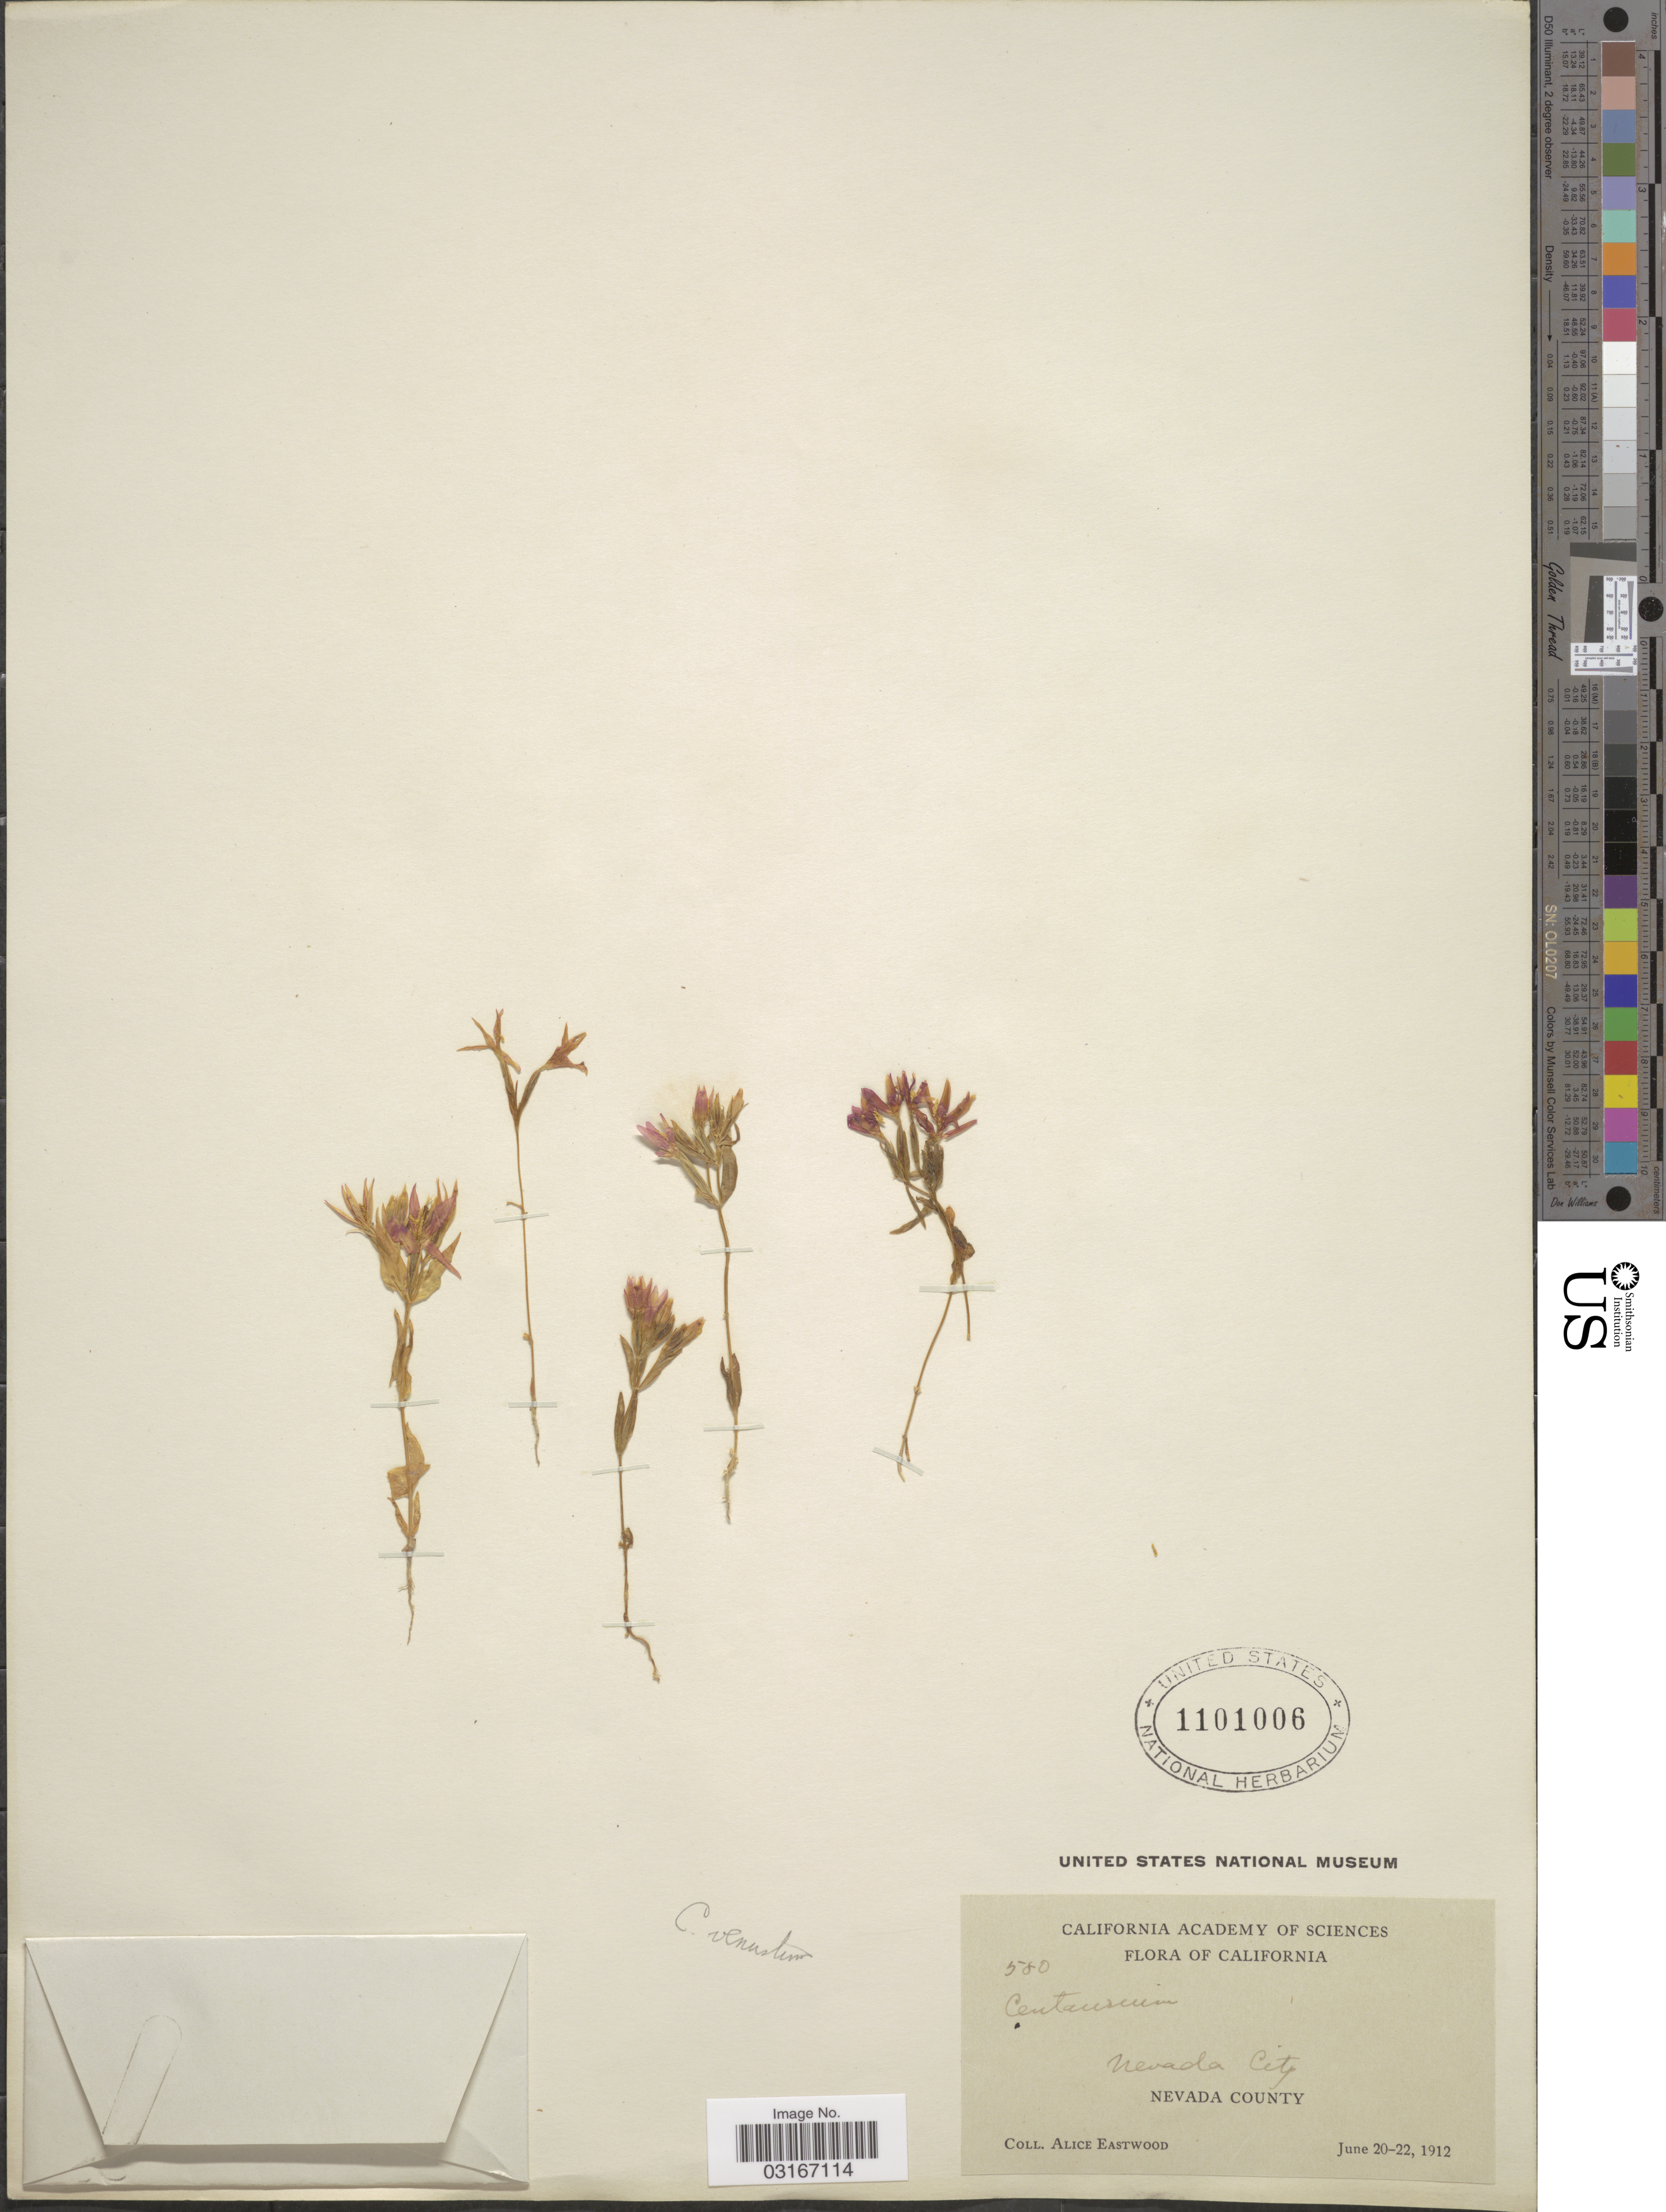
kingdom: Plantae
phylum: Tracheophyta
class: Magnoliopsida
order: Gentianales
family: Gentianaceae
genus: Centaurium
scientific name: Centaurium venustum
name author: (A. Gray) B.L. Rob.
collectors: A. Eastwood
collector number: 580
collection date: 1912-06-20/1912-06-22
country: United States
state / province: California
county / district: Nevada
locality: Nevada City. Nevada County.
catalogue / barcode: US 1101006